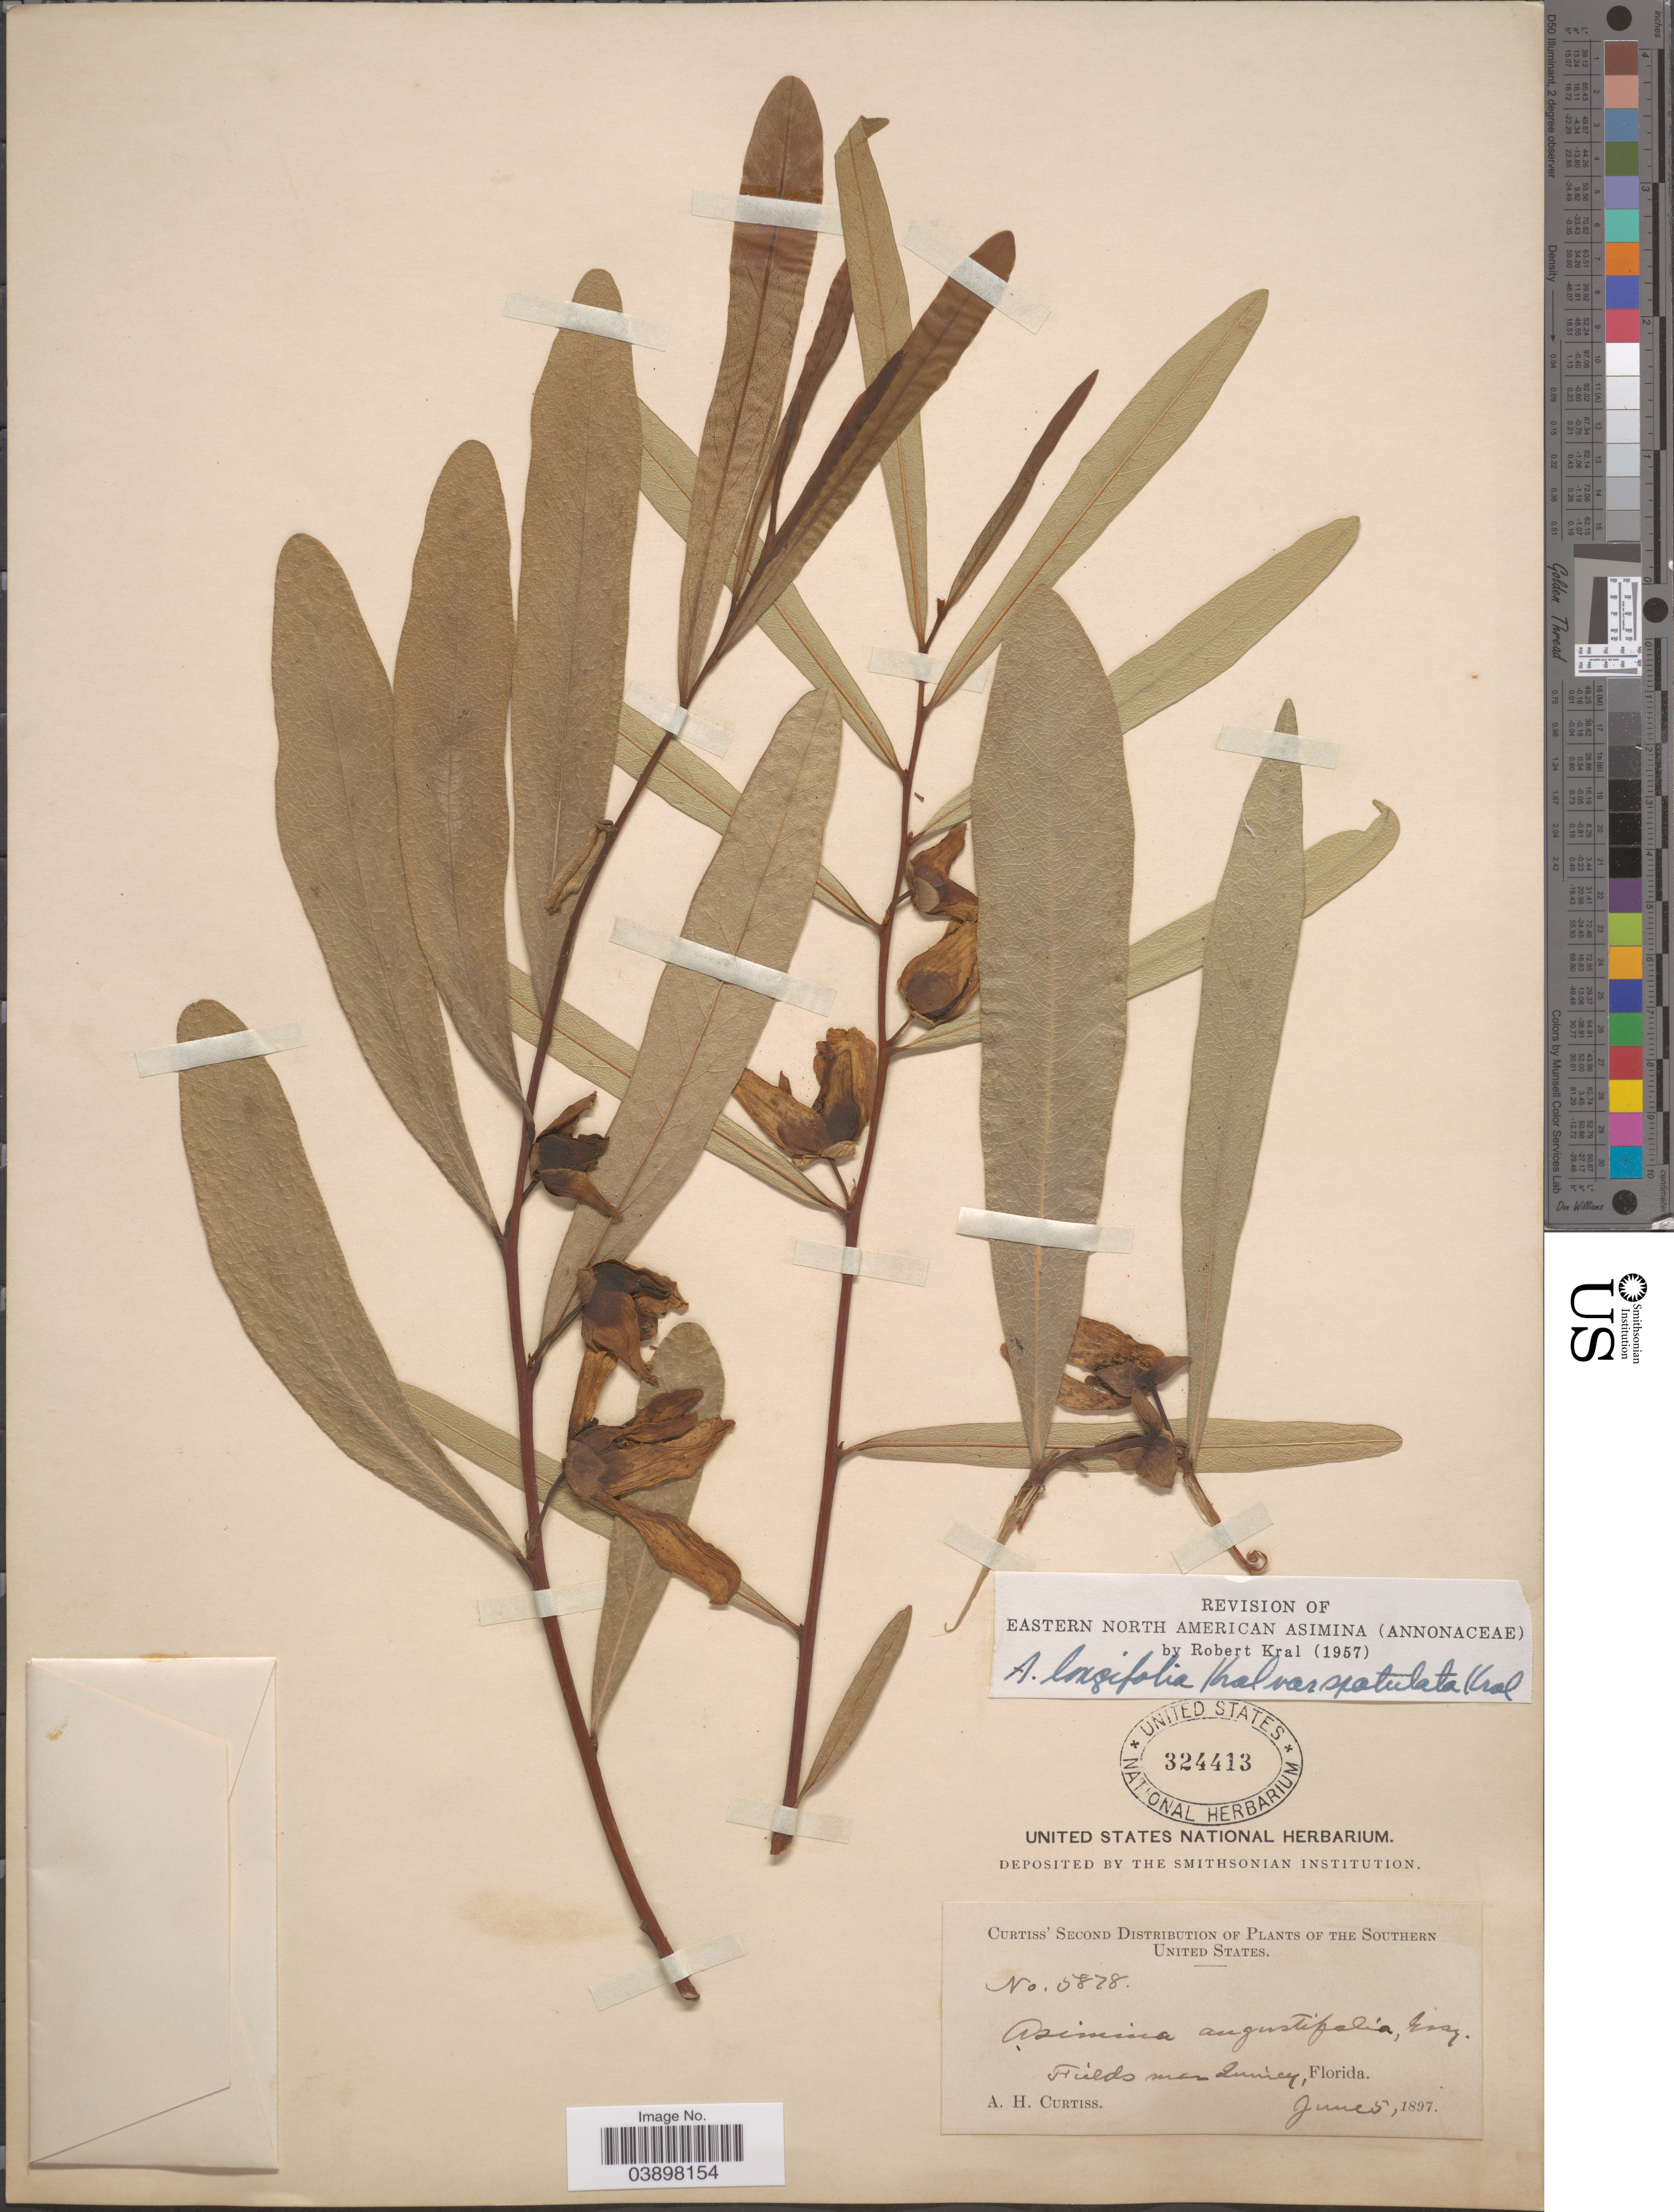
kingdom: Plantae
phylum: Tracheophyta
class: Magnoliopsida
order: Magnoliales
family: Annonaceae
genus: Asimina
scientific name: Asimina longifolia var. spatulata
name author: Kral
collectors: A. H. Curtiss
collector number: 5878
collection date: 1897-06-05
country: United States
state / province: Florida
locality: The Southern United States. Fields near Quincy.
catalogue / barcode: US 324413